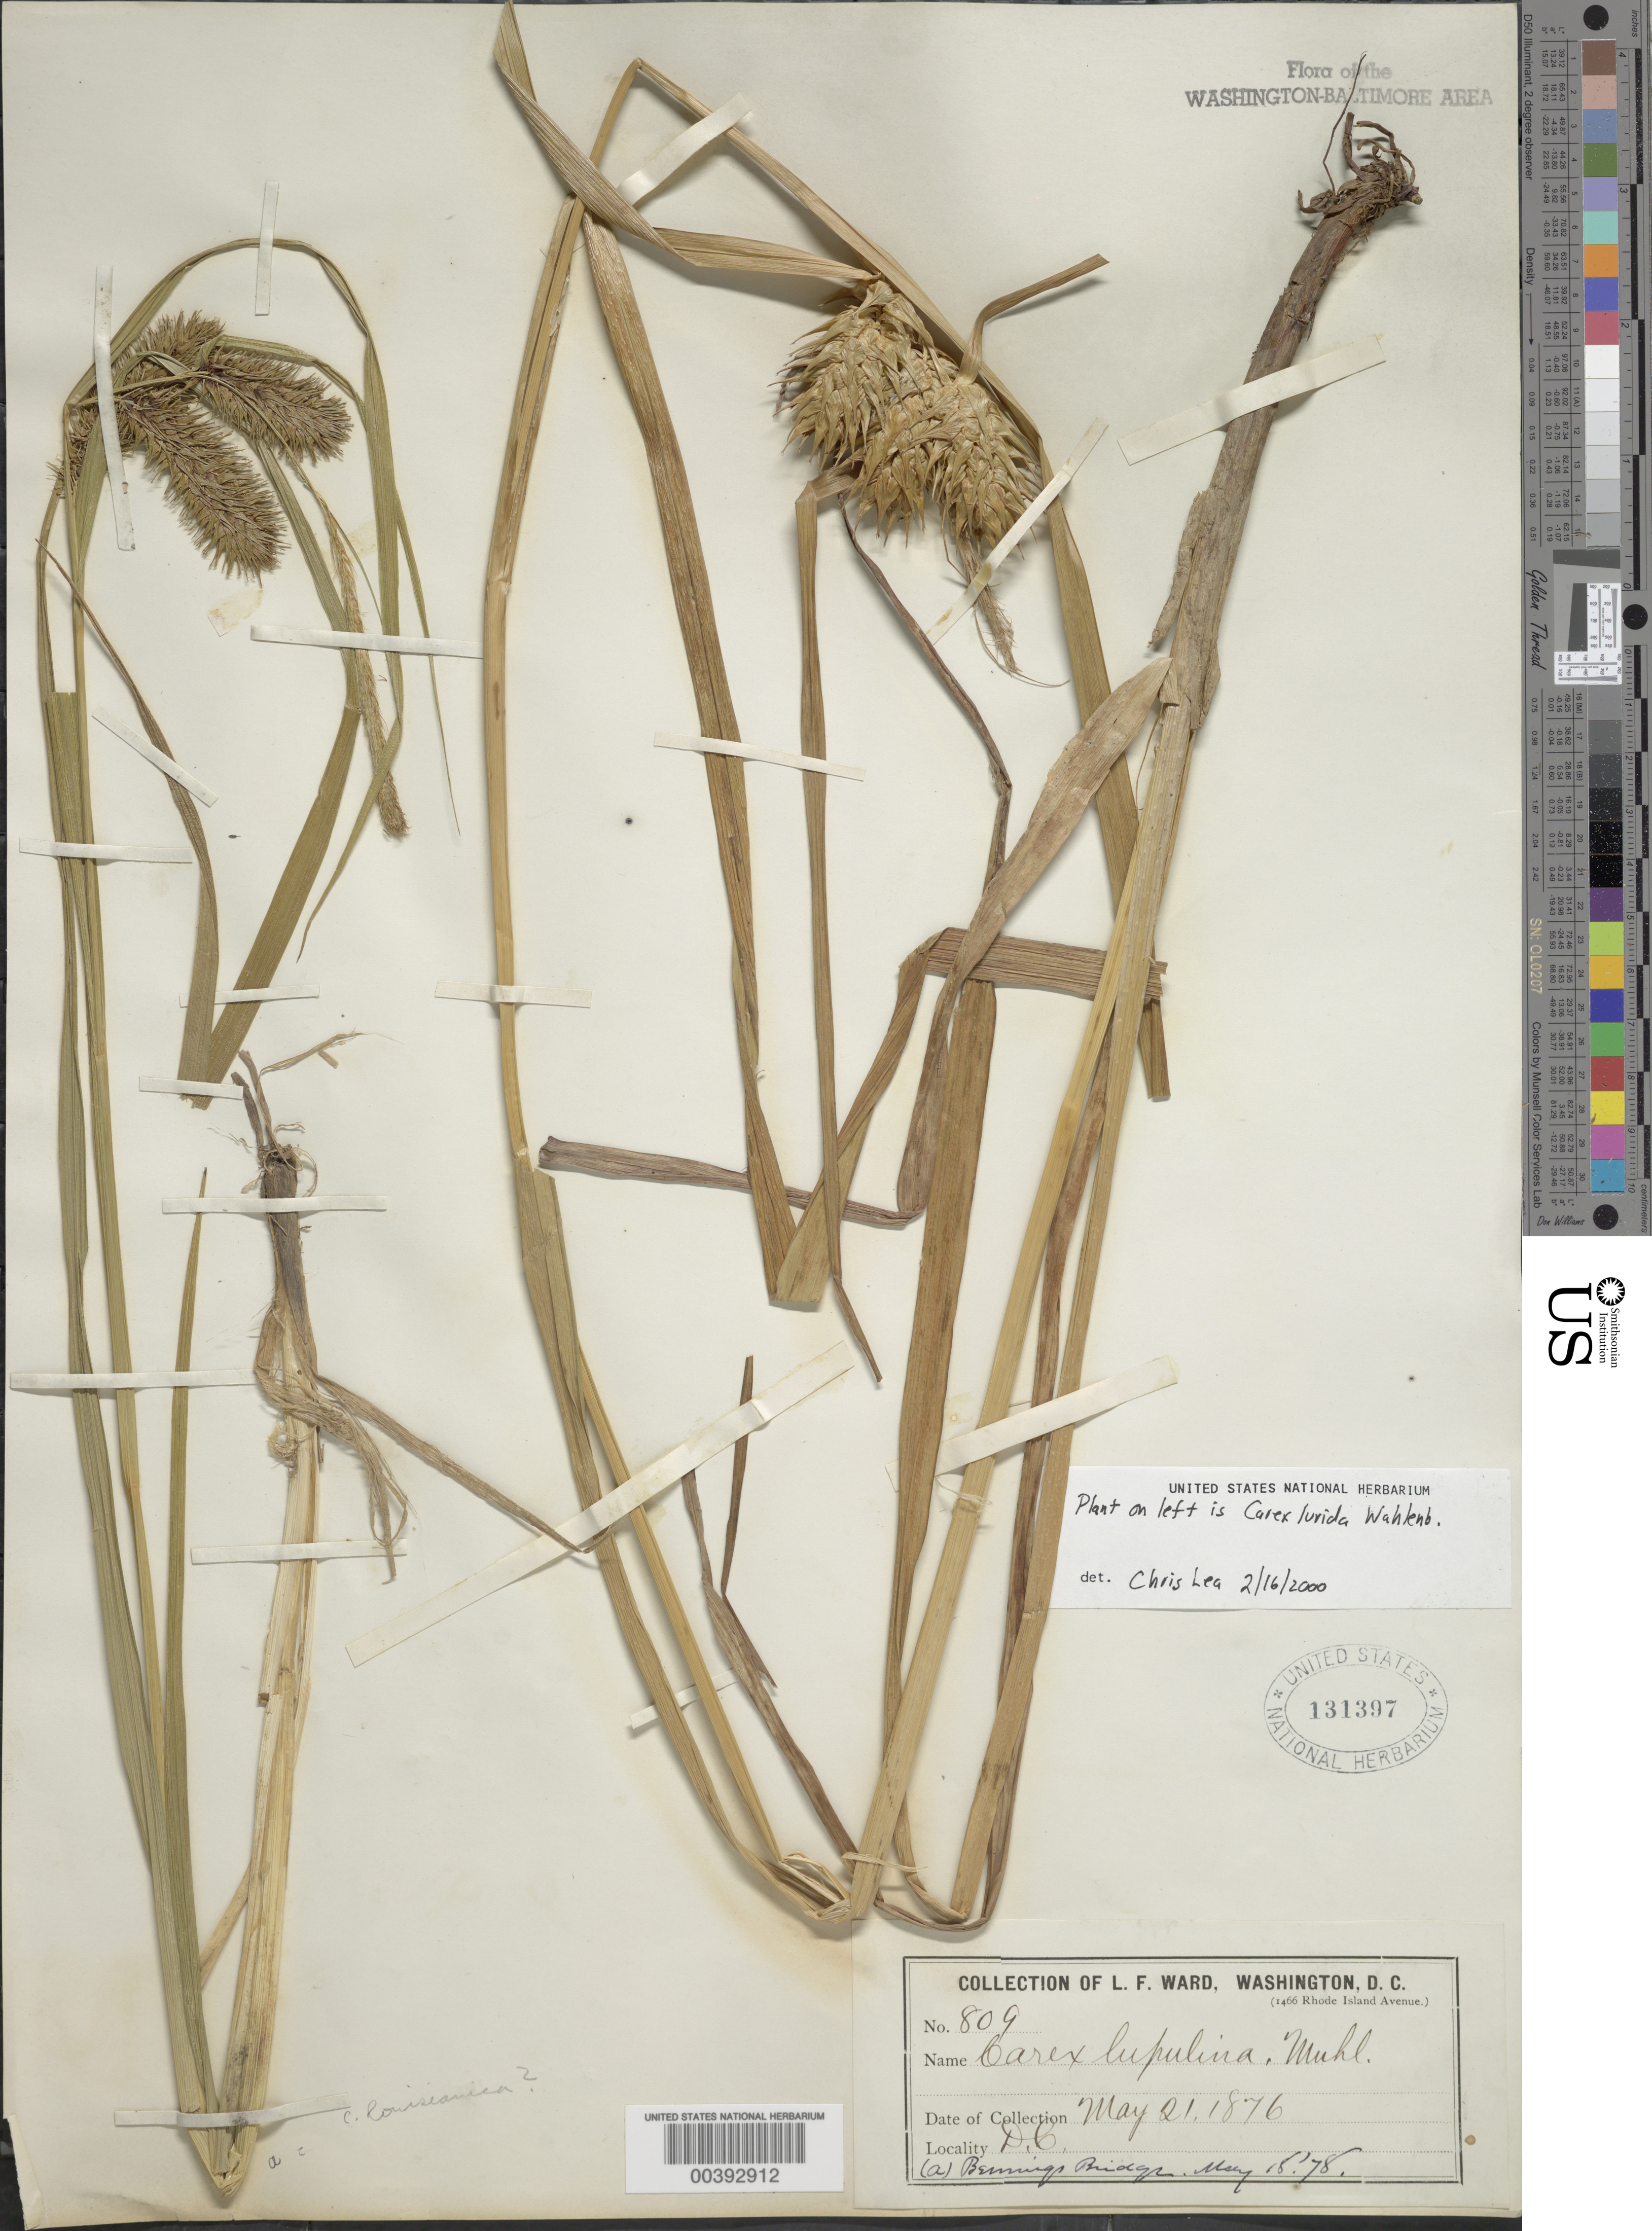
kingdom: Plantae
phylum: Tracheophyta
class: Liliopsida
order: Poales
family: Cyperaceae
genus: Carex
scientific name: Carex lupulina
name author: Muhl. ex Willd.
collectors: L. F. Ward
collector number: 809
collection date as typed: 21 May 1876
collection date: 1876-05-21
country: United States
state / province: District of Columbia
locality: Bennings Bridge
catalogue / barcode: US 131397